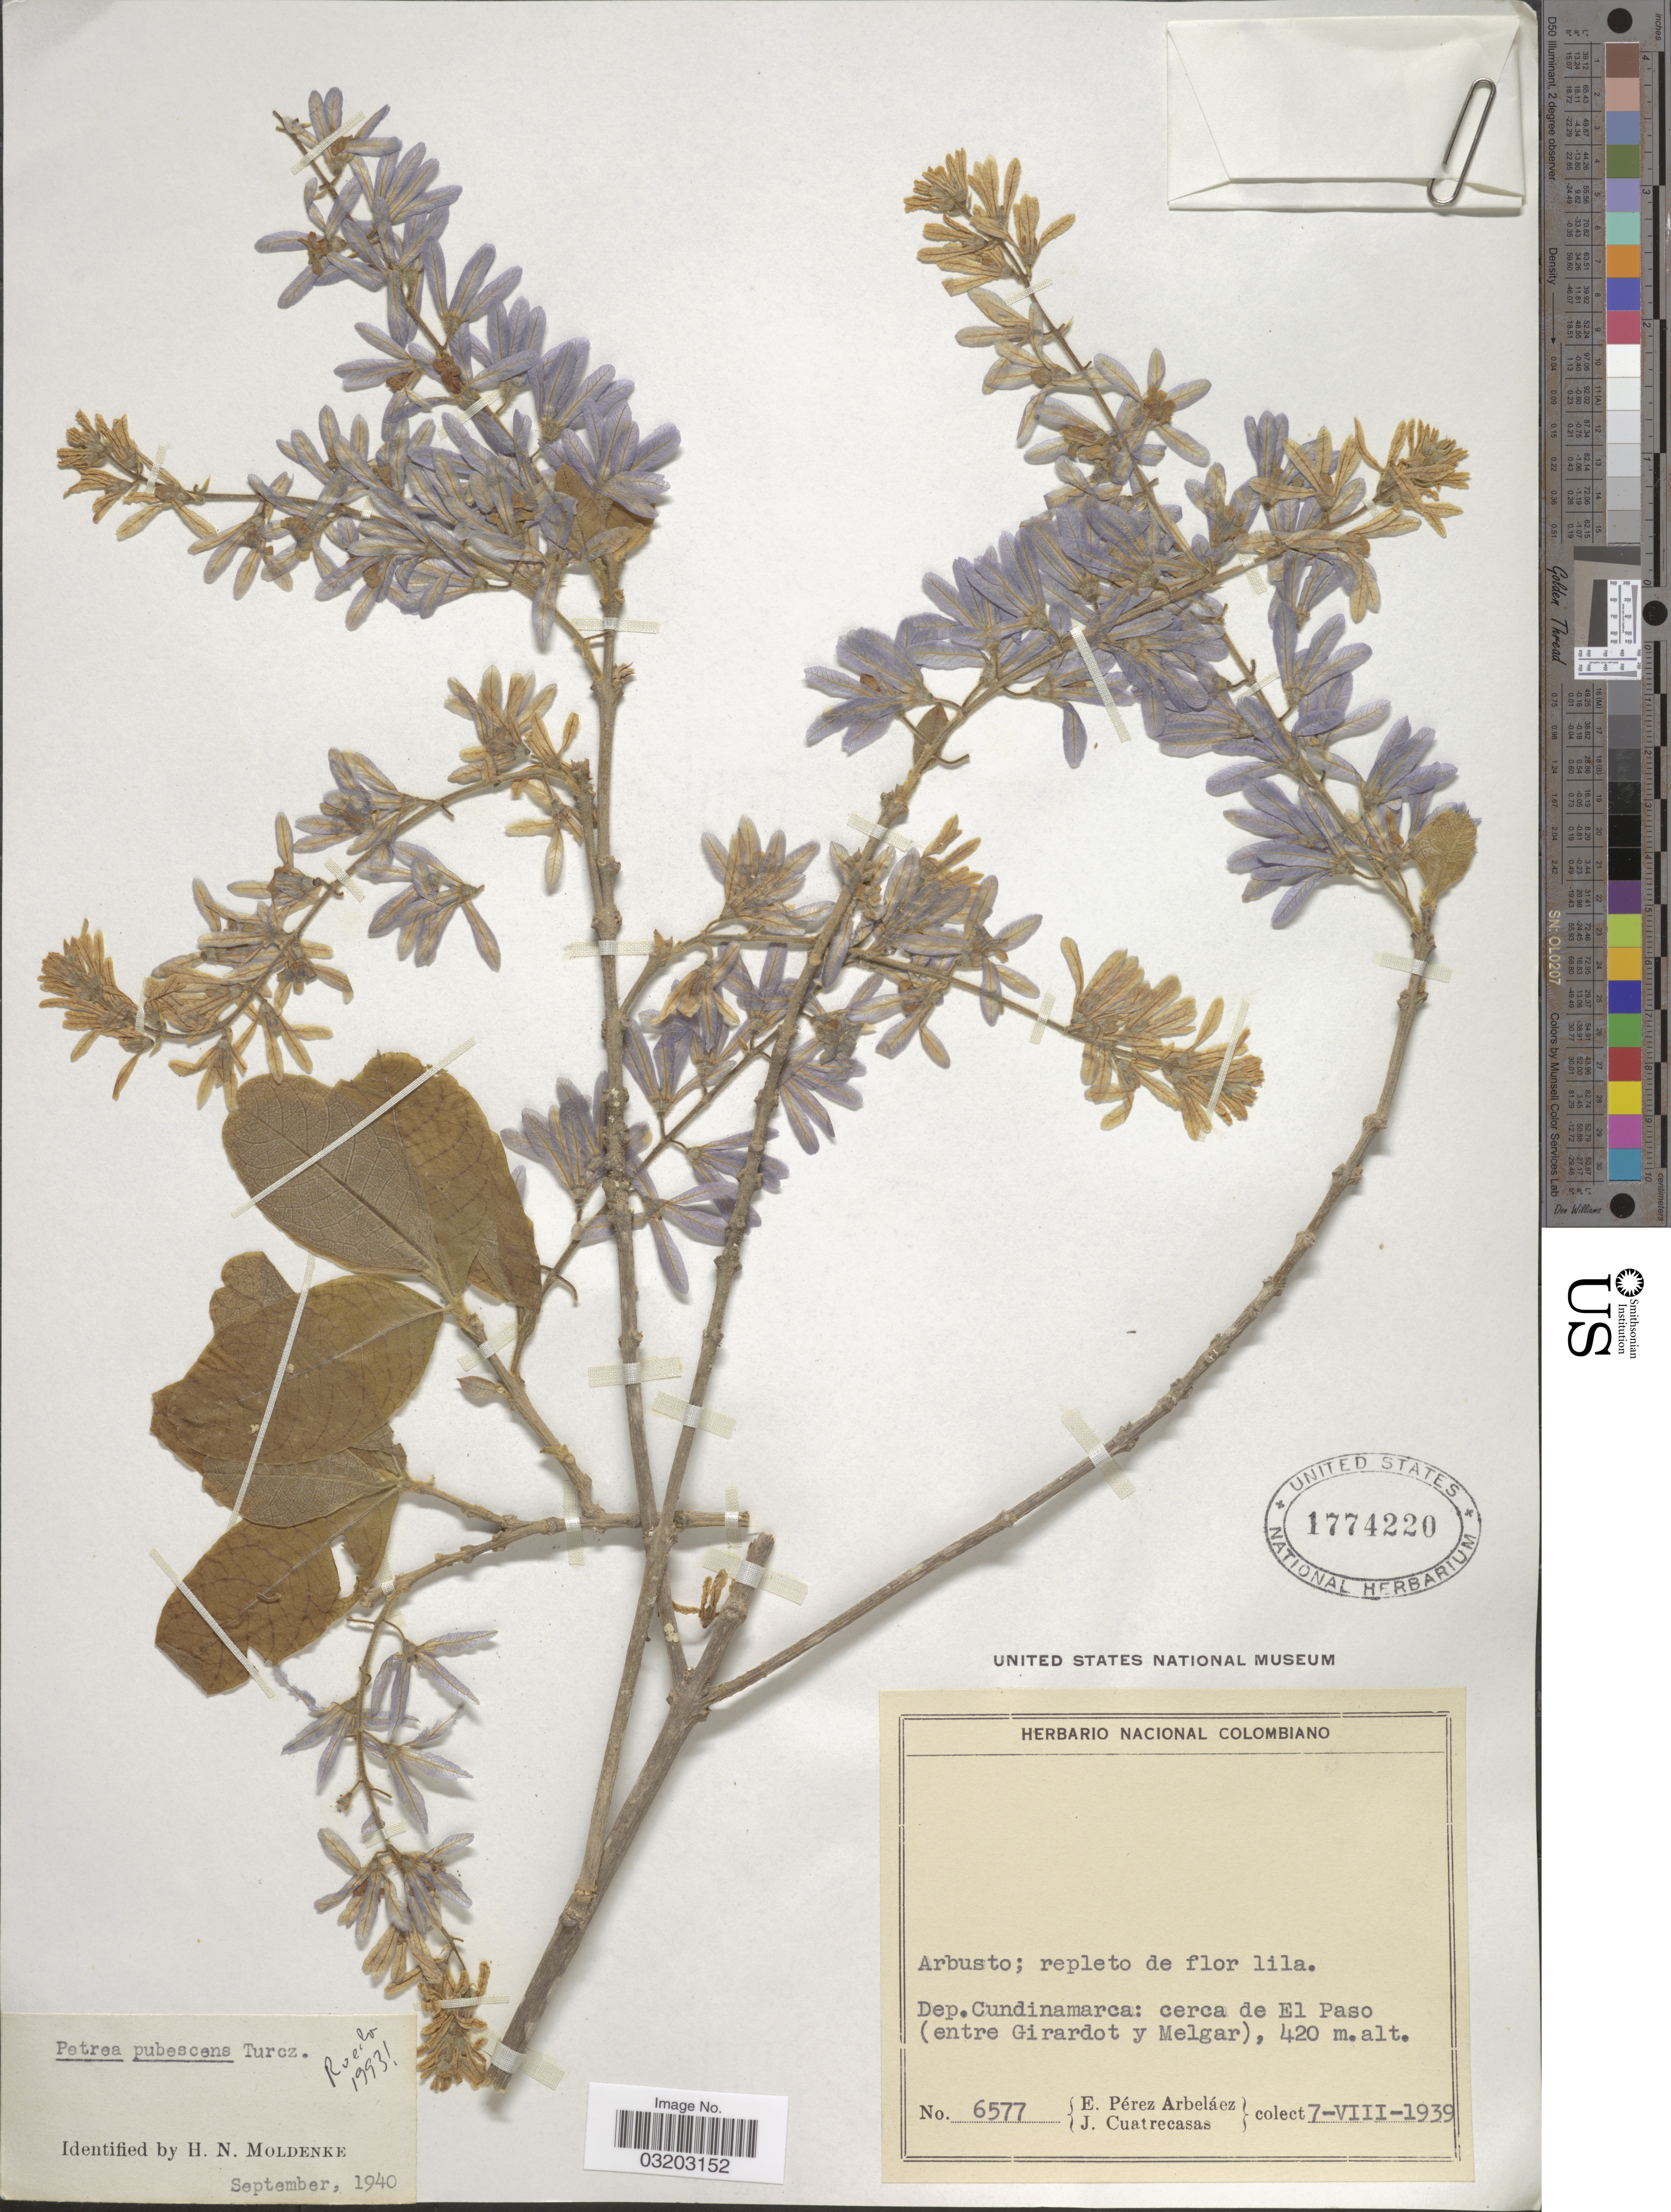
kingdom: Plantae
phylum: Tracheophyta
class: Magnoliopsida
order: Lamiales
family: Verbenaceae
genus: Petrea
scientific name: Petrea pubescens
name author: Turcz.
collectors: E. Pérez Arbeláez & J. Cuatrecasas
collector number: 6577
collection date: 1939-08-07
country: Colombia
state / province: Cundinamarca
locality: Dep. Cundinamarca: cerca de El Paso (entre Girardot y Melgar).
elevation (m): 420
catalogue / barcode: US 1774220